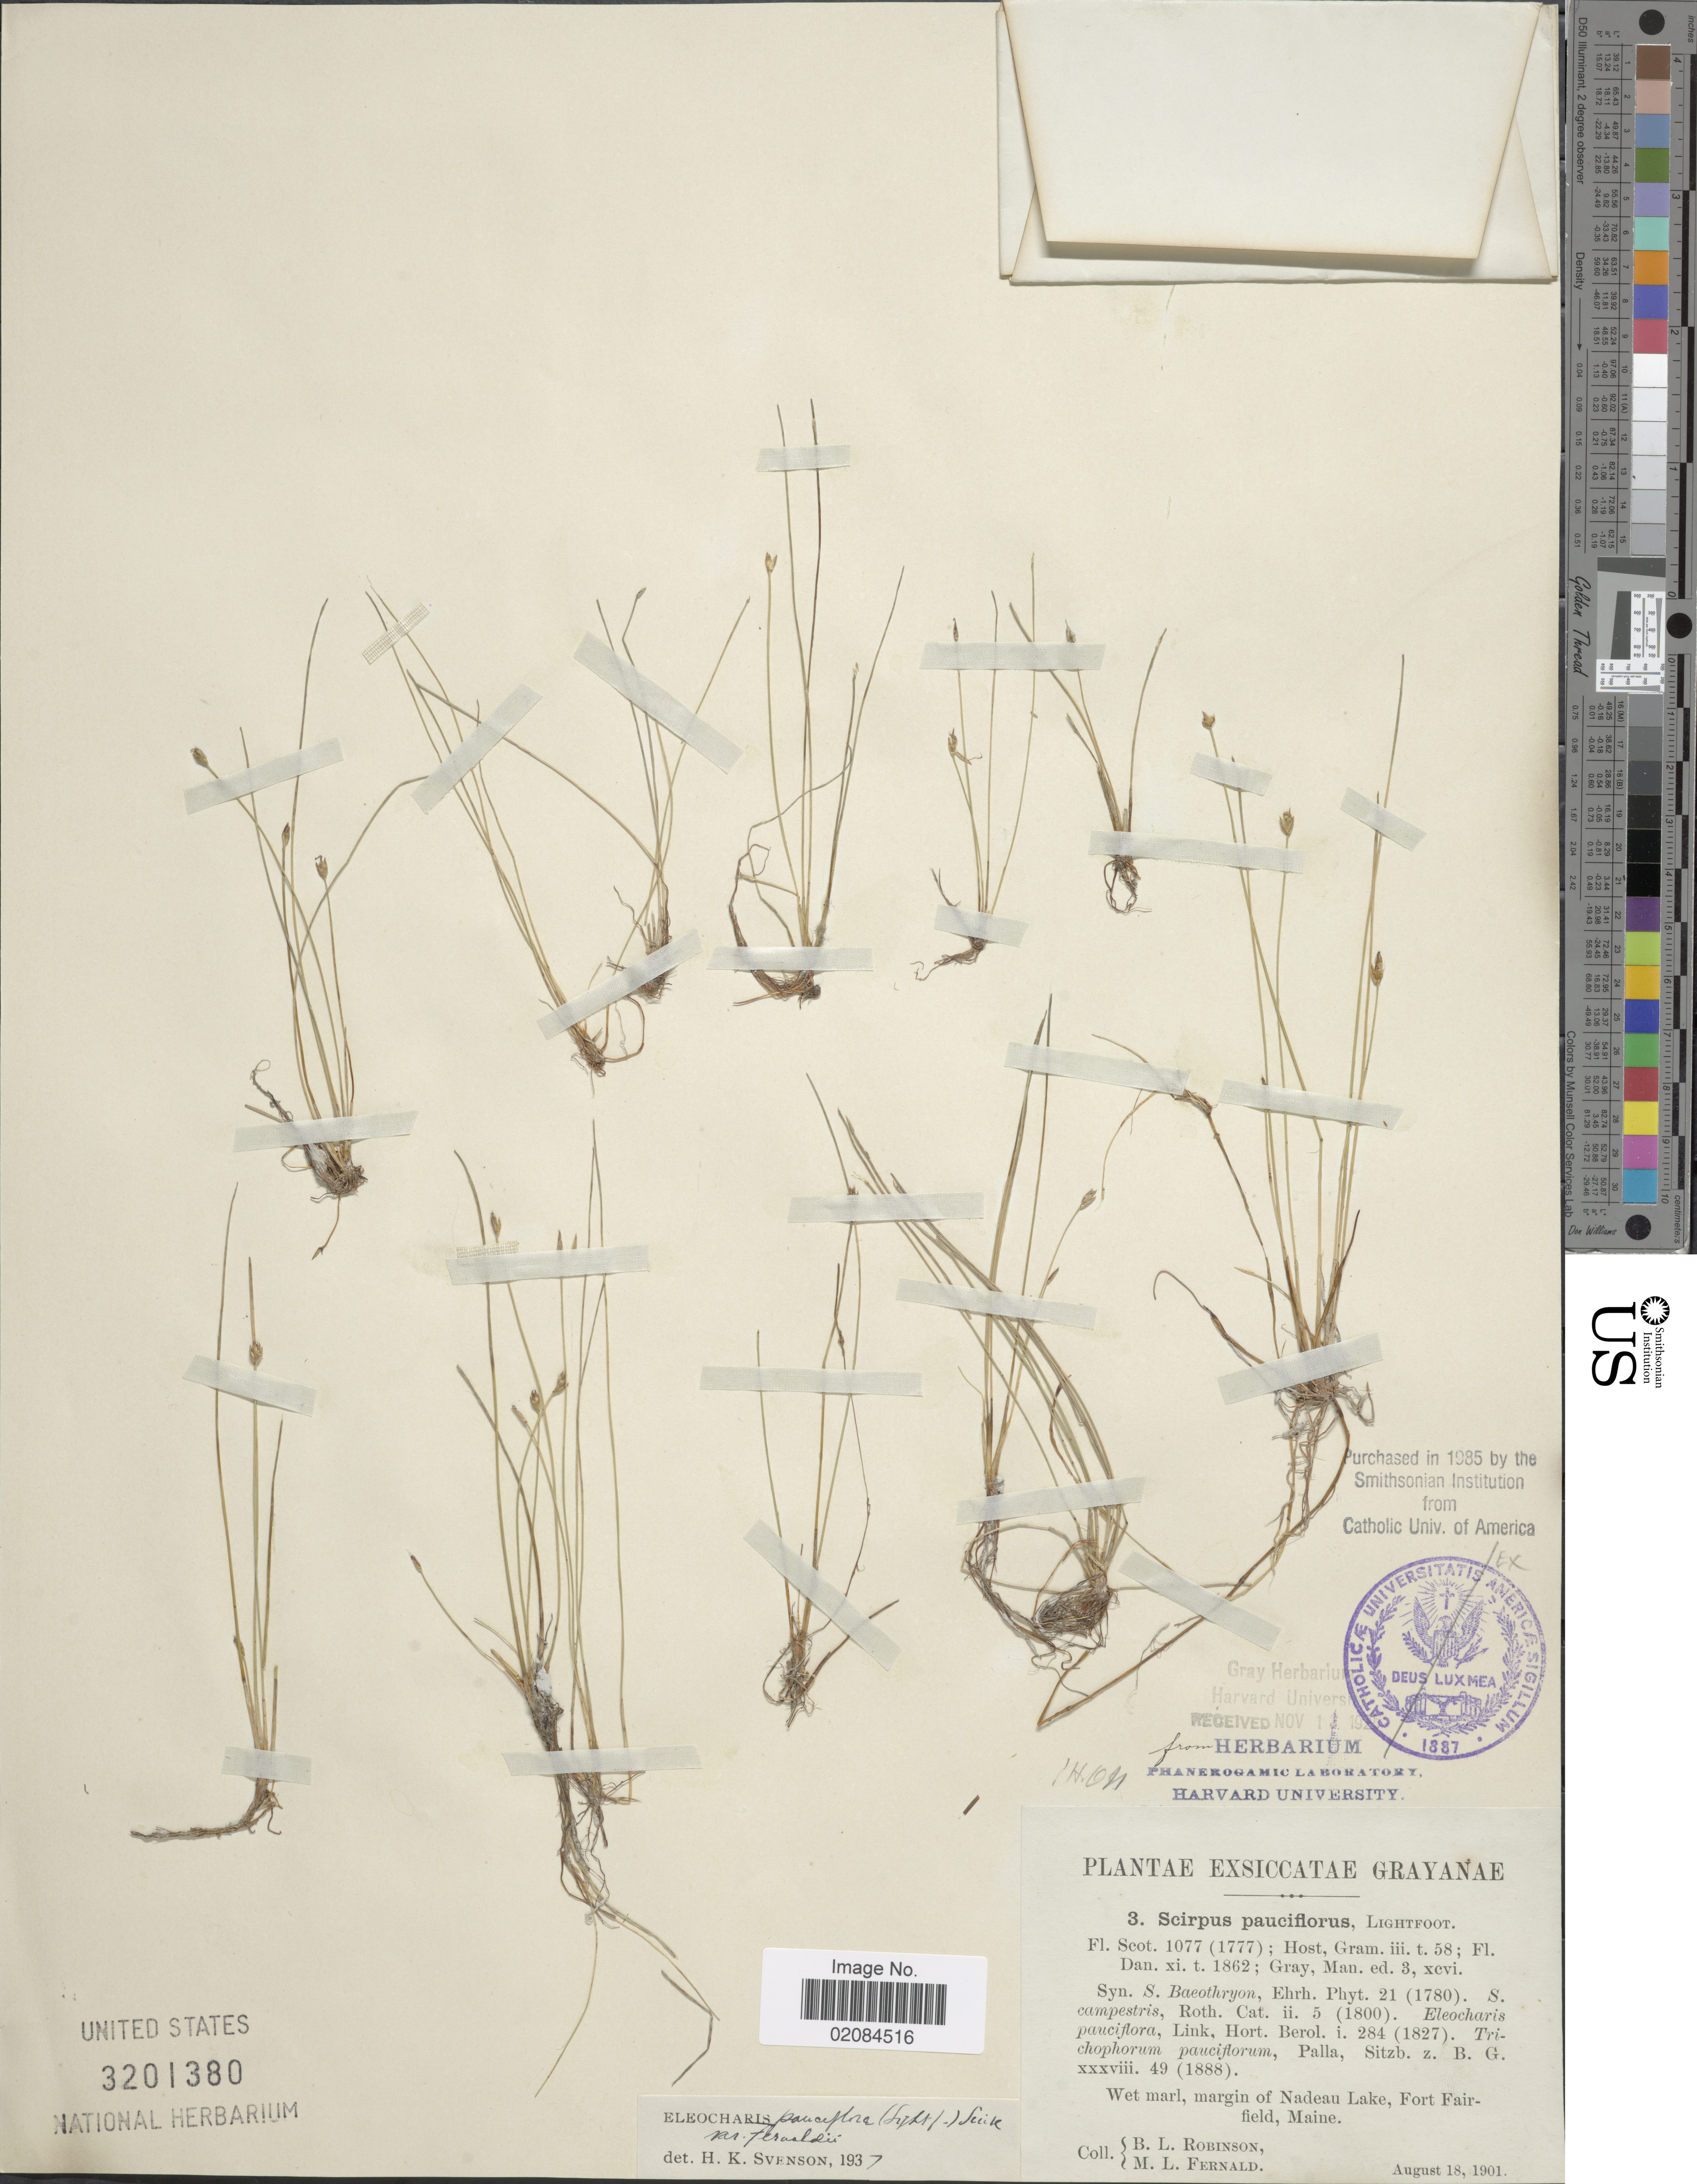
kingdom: Plantae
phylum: Tracheophyta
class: Liliopsida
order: Poales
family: Cyperaceae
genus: Eleocharis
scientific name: Eleocharis quinqueflora subsp. fernaldii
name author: (Svenson) Hultén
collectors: B. L. Robinson & M. L. Fernald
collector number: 3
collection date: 1901-08-18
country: United States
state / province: Maine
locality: Margin of Nadeau Lake, Fort Fairfield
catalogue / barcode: US 3201380